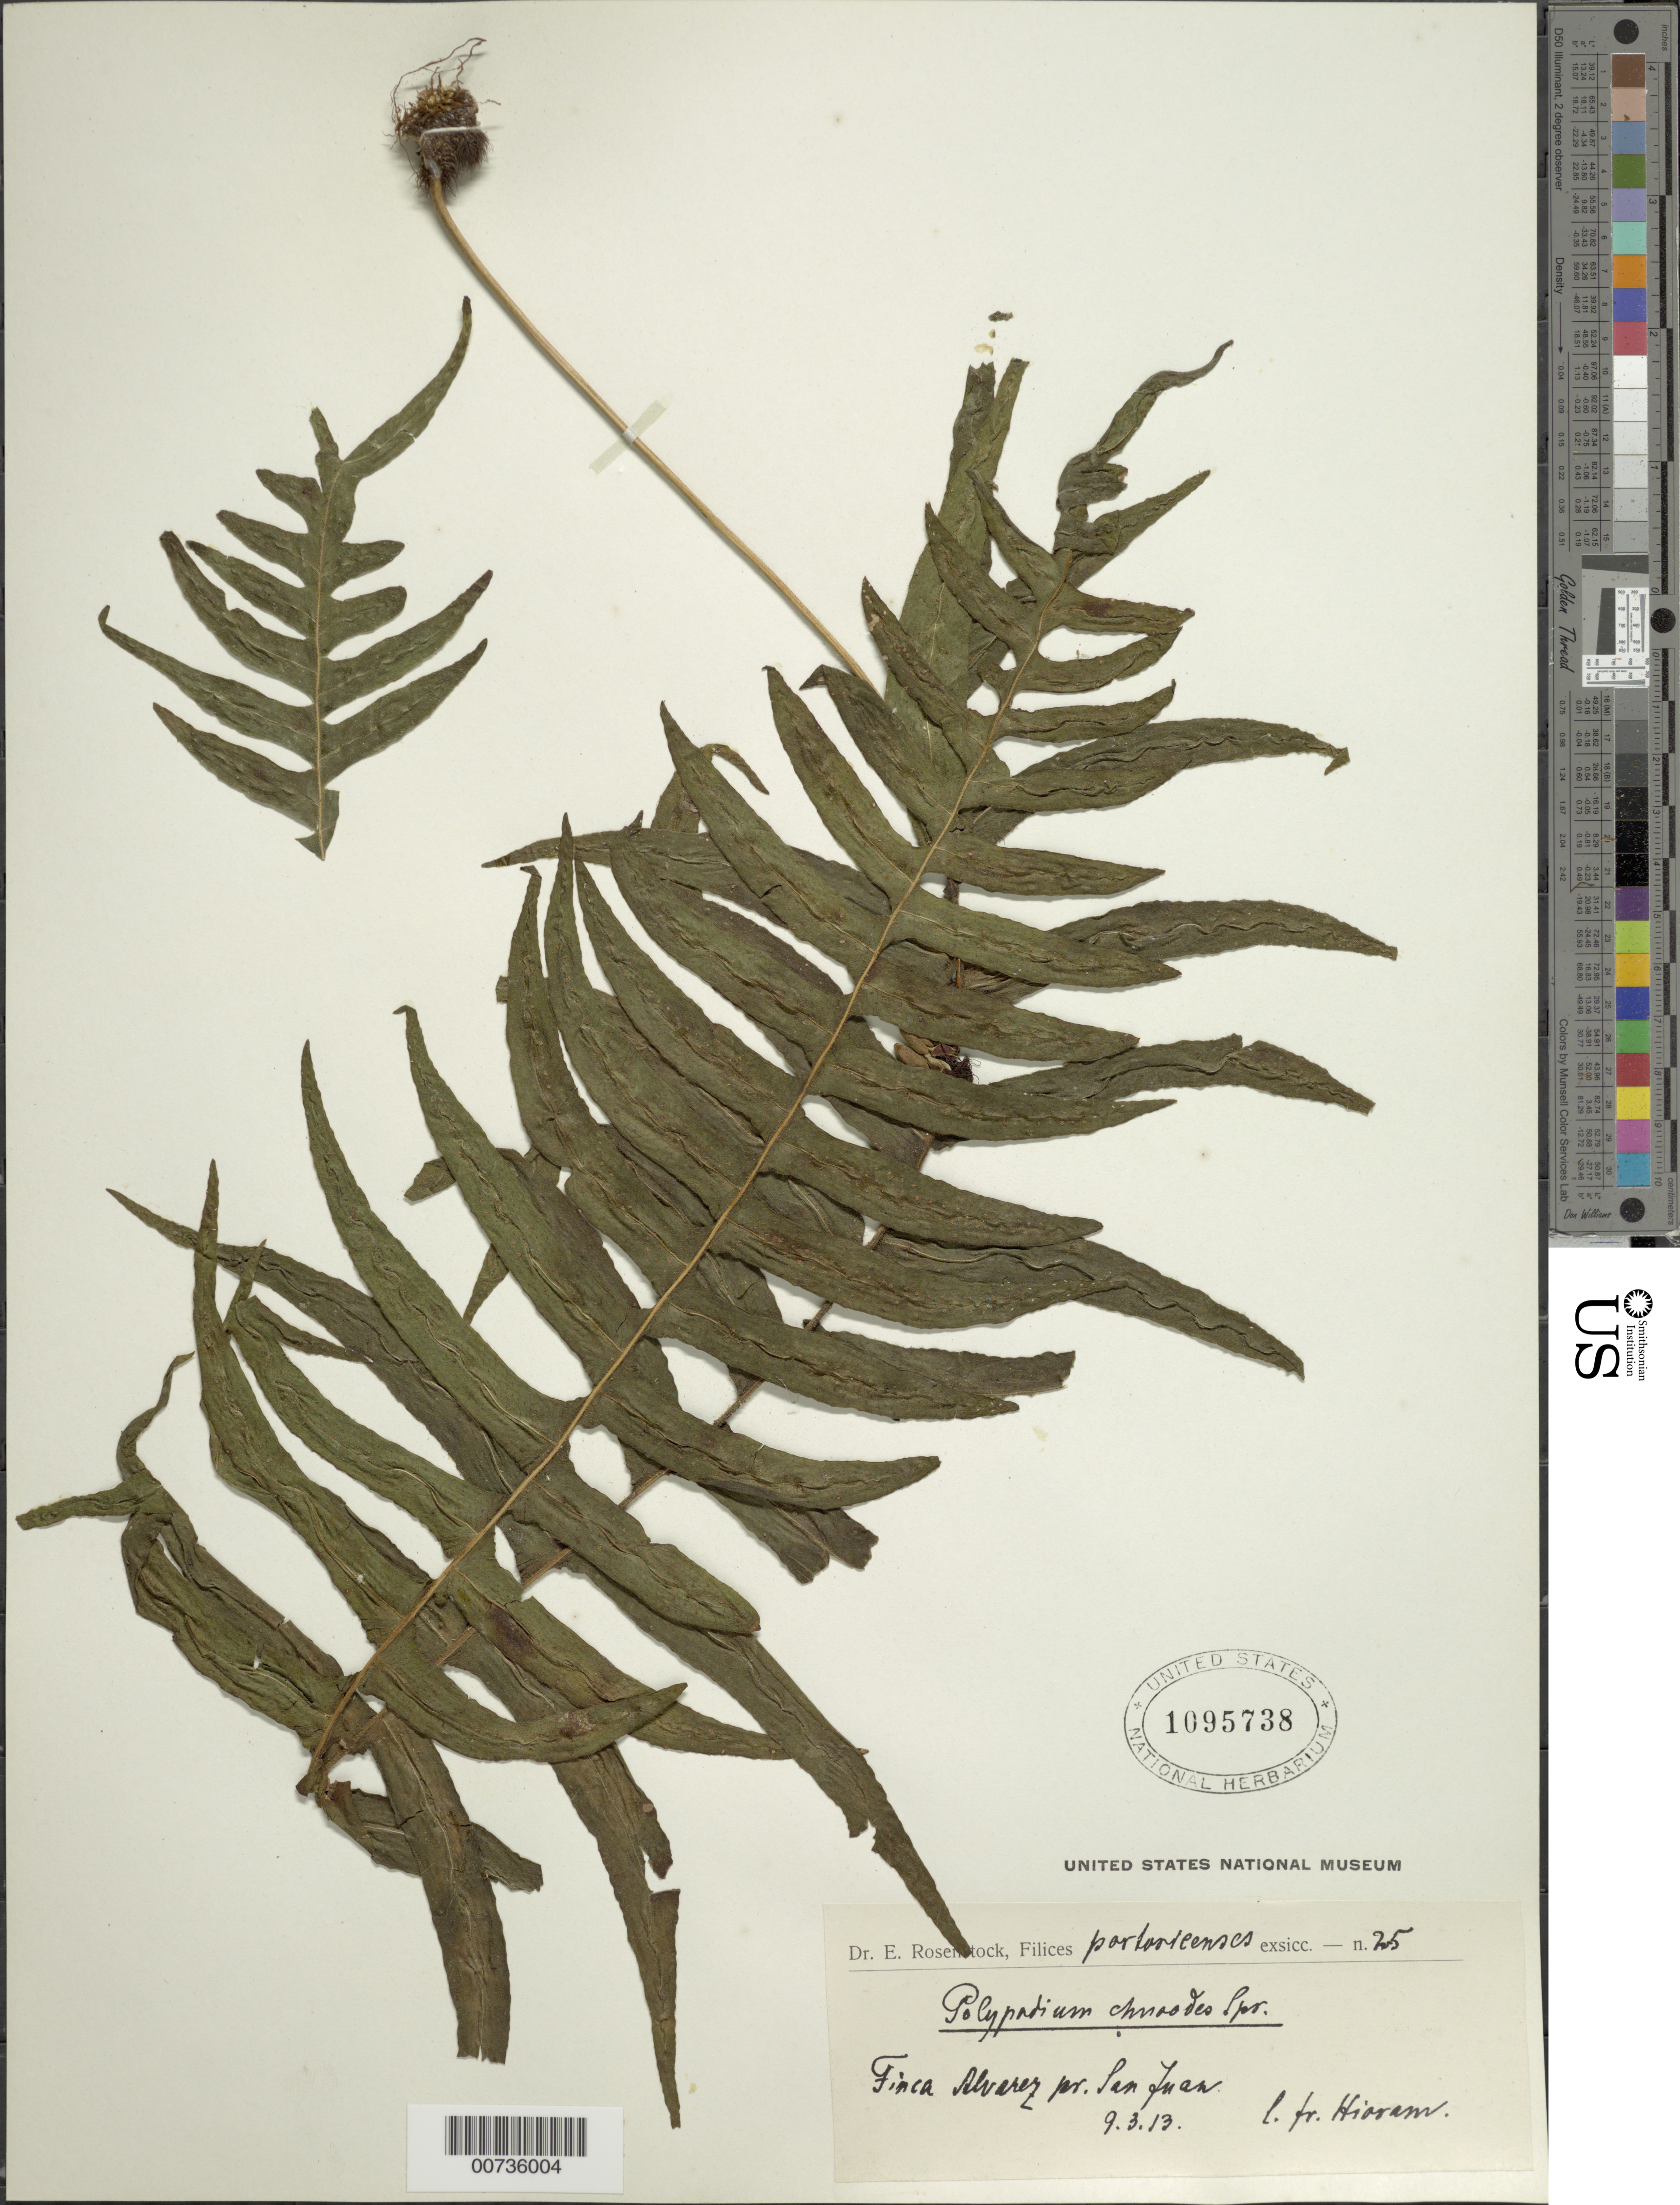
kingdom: Plantae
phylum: Tracheophyta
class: Polypodiopsida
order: Polypodiales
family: Polypodiaceae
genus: Serpocaulon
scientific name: Serpocaulon dissimile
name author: (L.) A.R. Sm.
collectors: Bro. Hioram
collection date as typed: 09 Mar 1913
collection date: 1913-03-09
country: Puerto Rico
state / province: San Juan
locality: Finca Alvarez pr. San Juan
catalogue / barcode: US 1095738